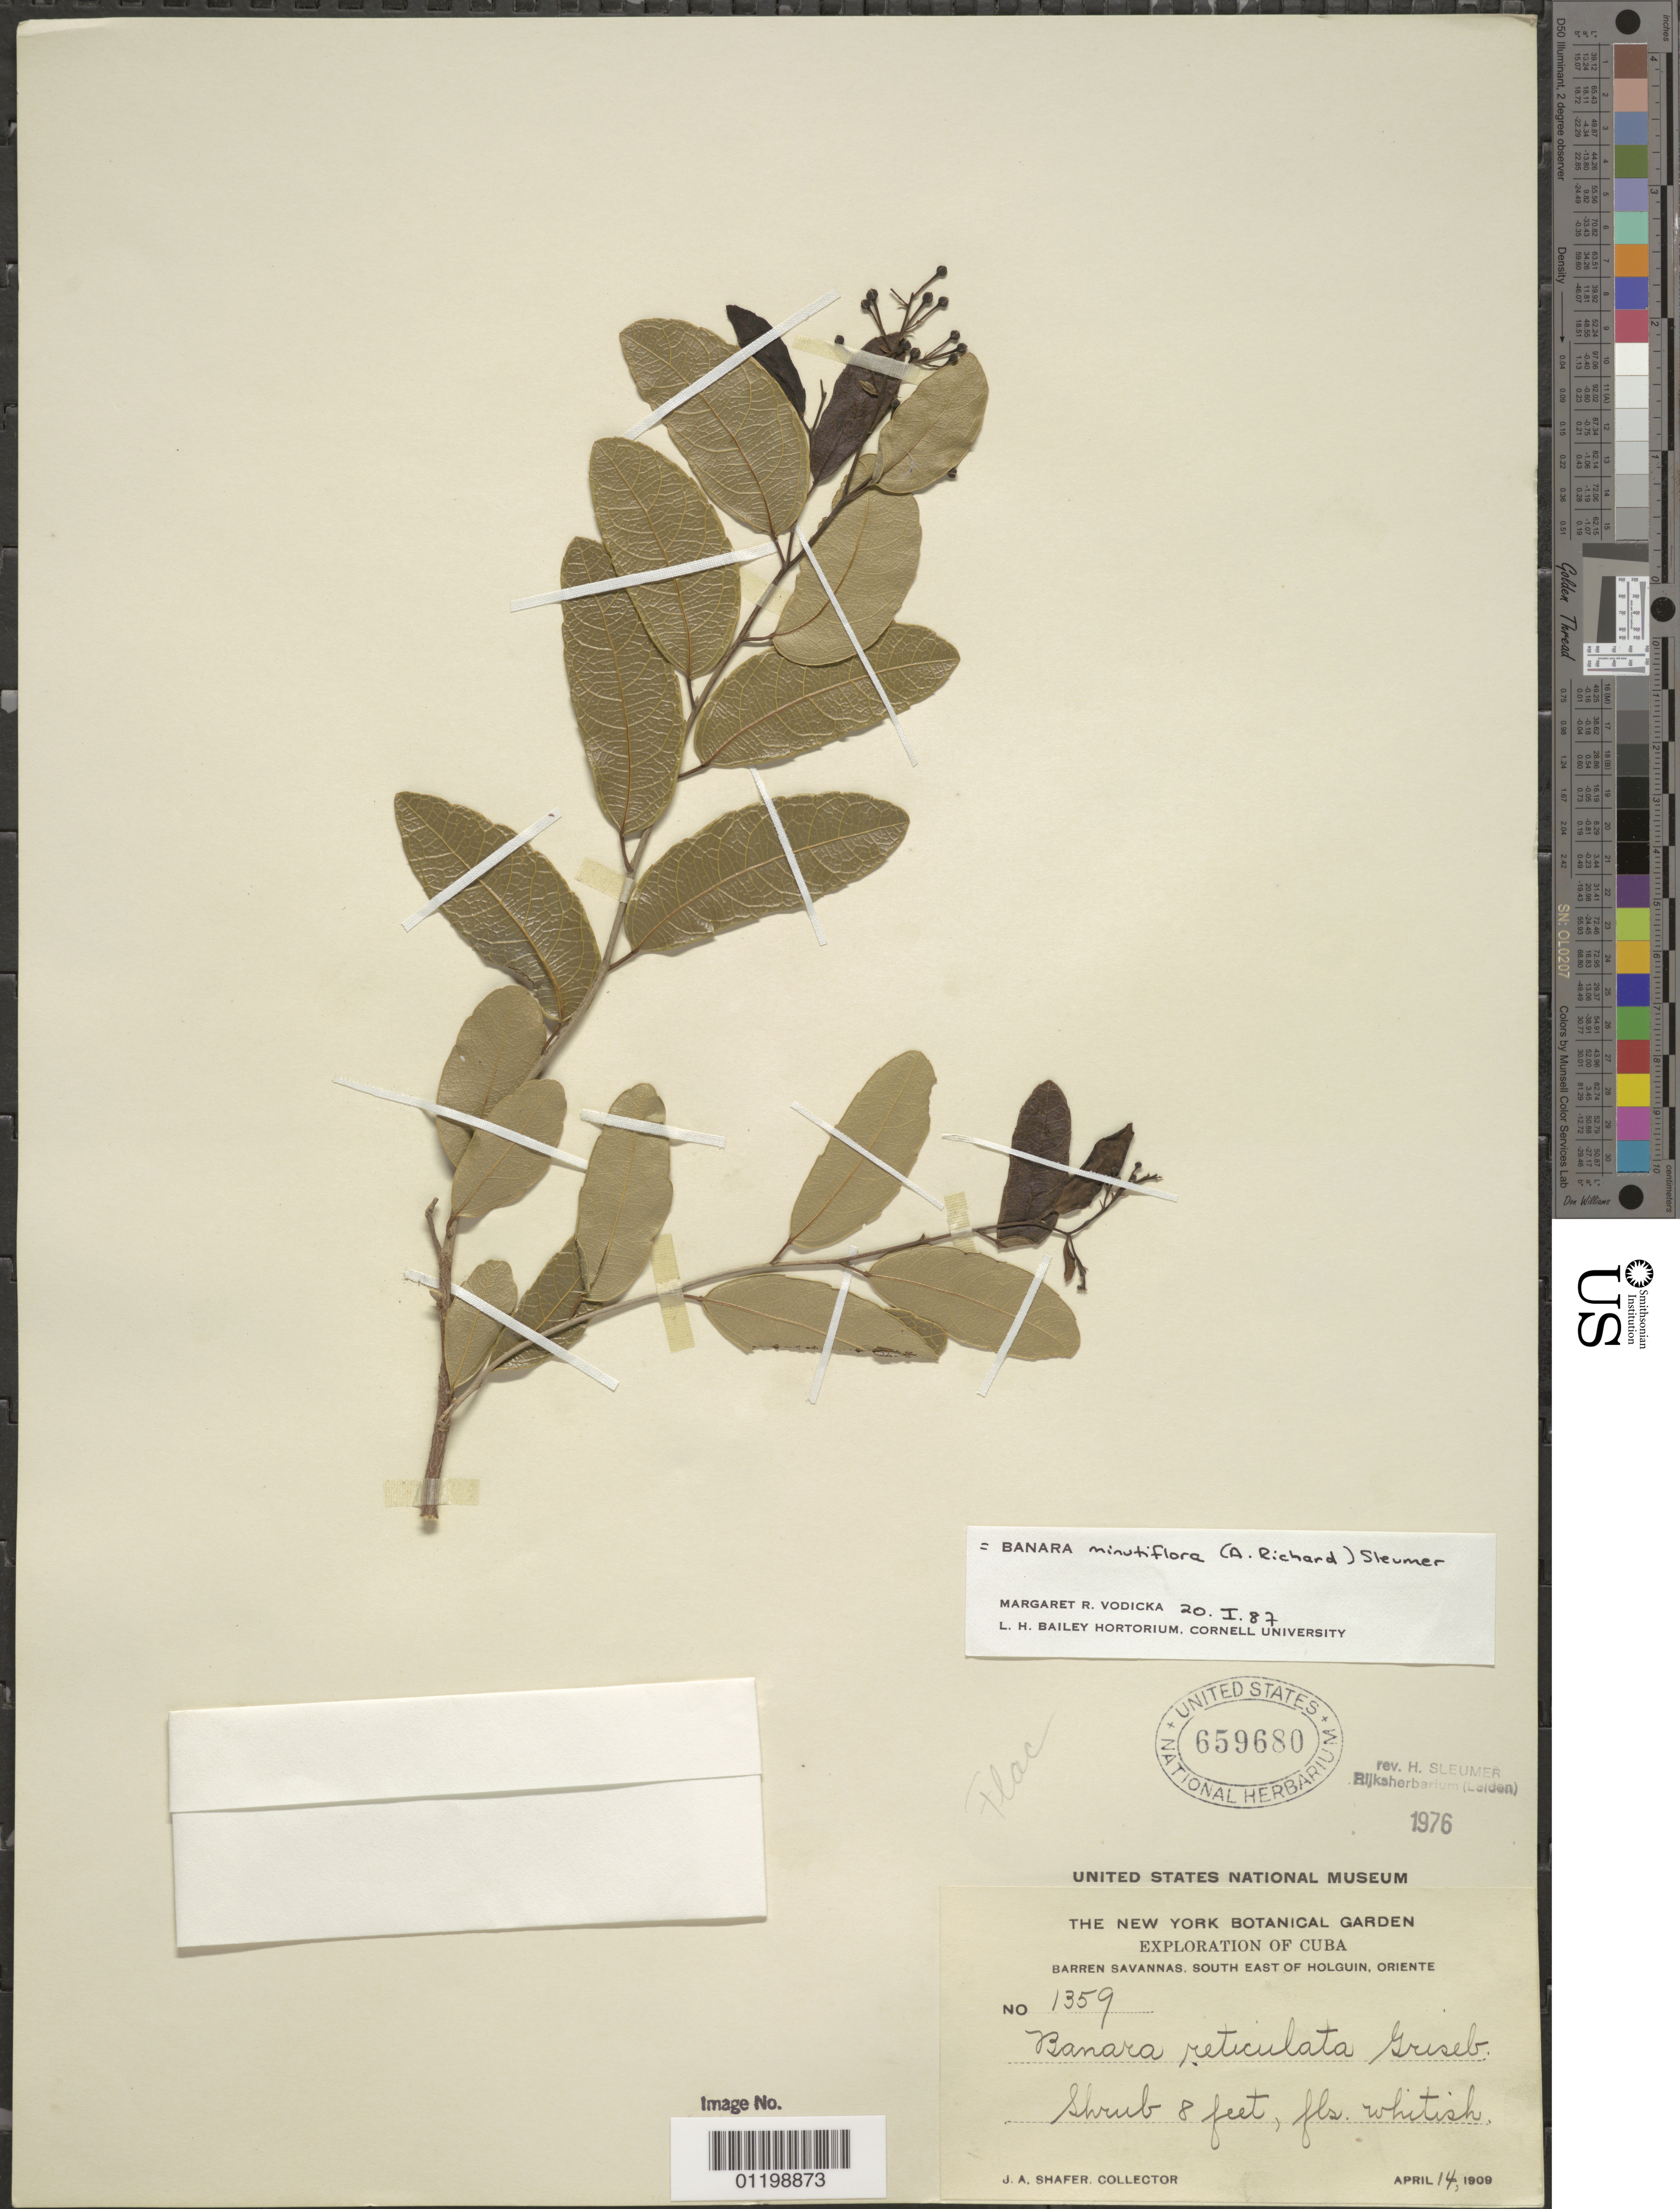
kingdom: Plantae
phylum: Tracheophyta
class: Magnoliopsida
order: Malpighiales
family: Salicaceae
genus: Banara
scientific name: Banara minutiflora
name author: (A. Rich.) Sleumer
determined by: Vodicka, M. R.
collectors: J. A. Shafer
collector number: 1359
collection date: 1909-04-14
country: Cuba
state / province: Oriente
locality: Barren Savannas, South East of Holguin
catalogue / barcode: US 659680